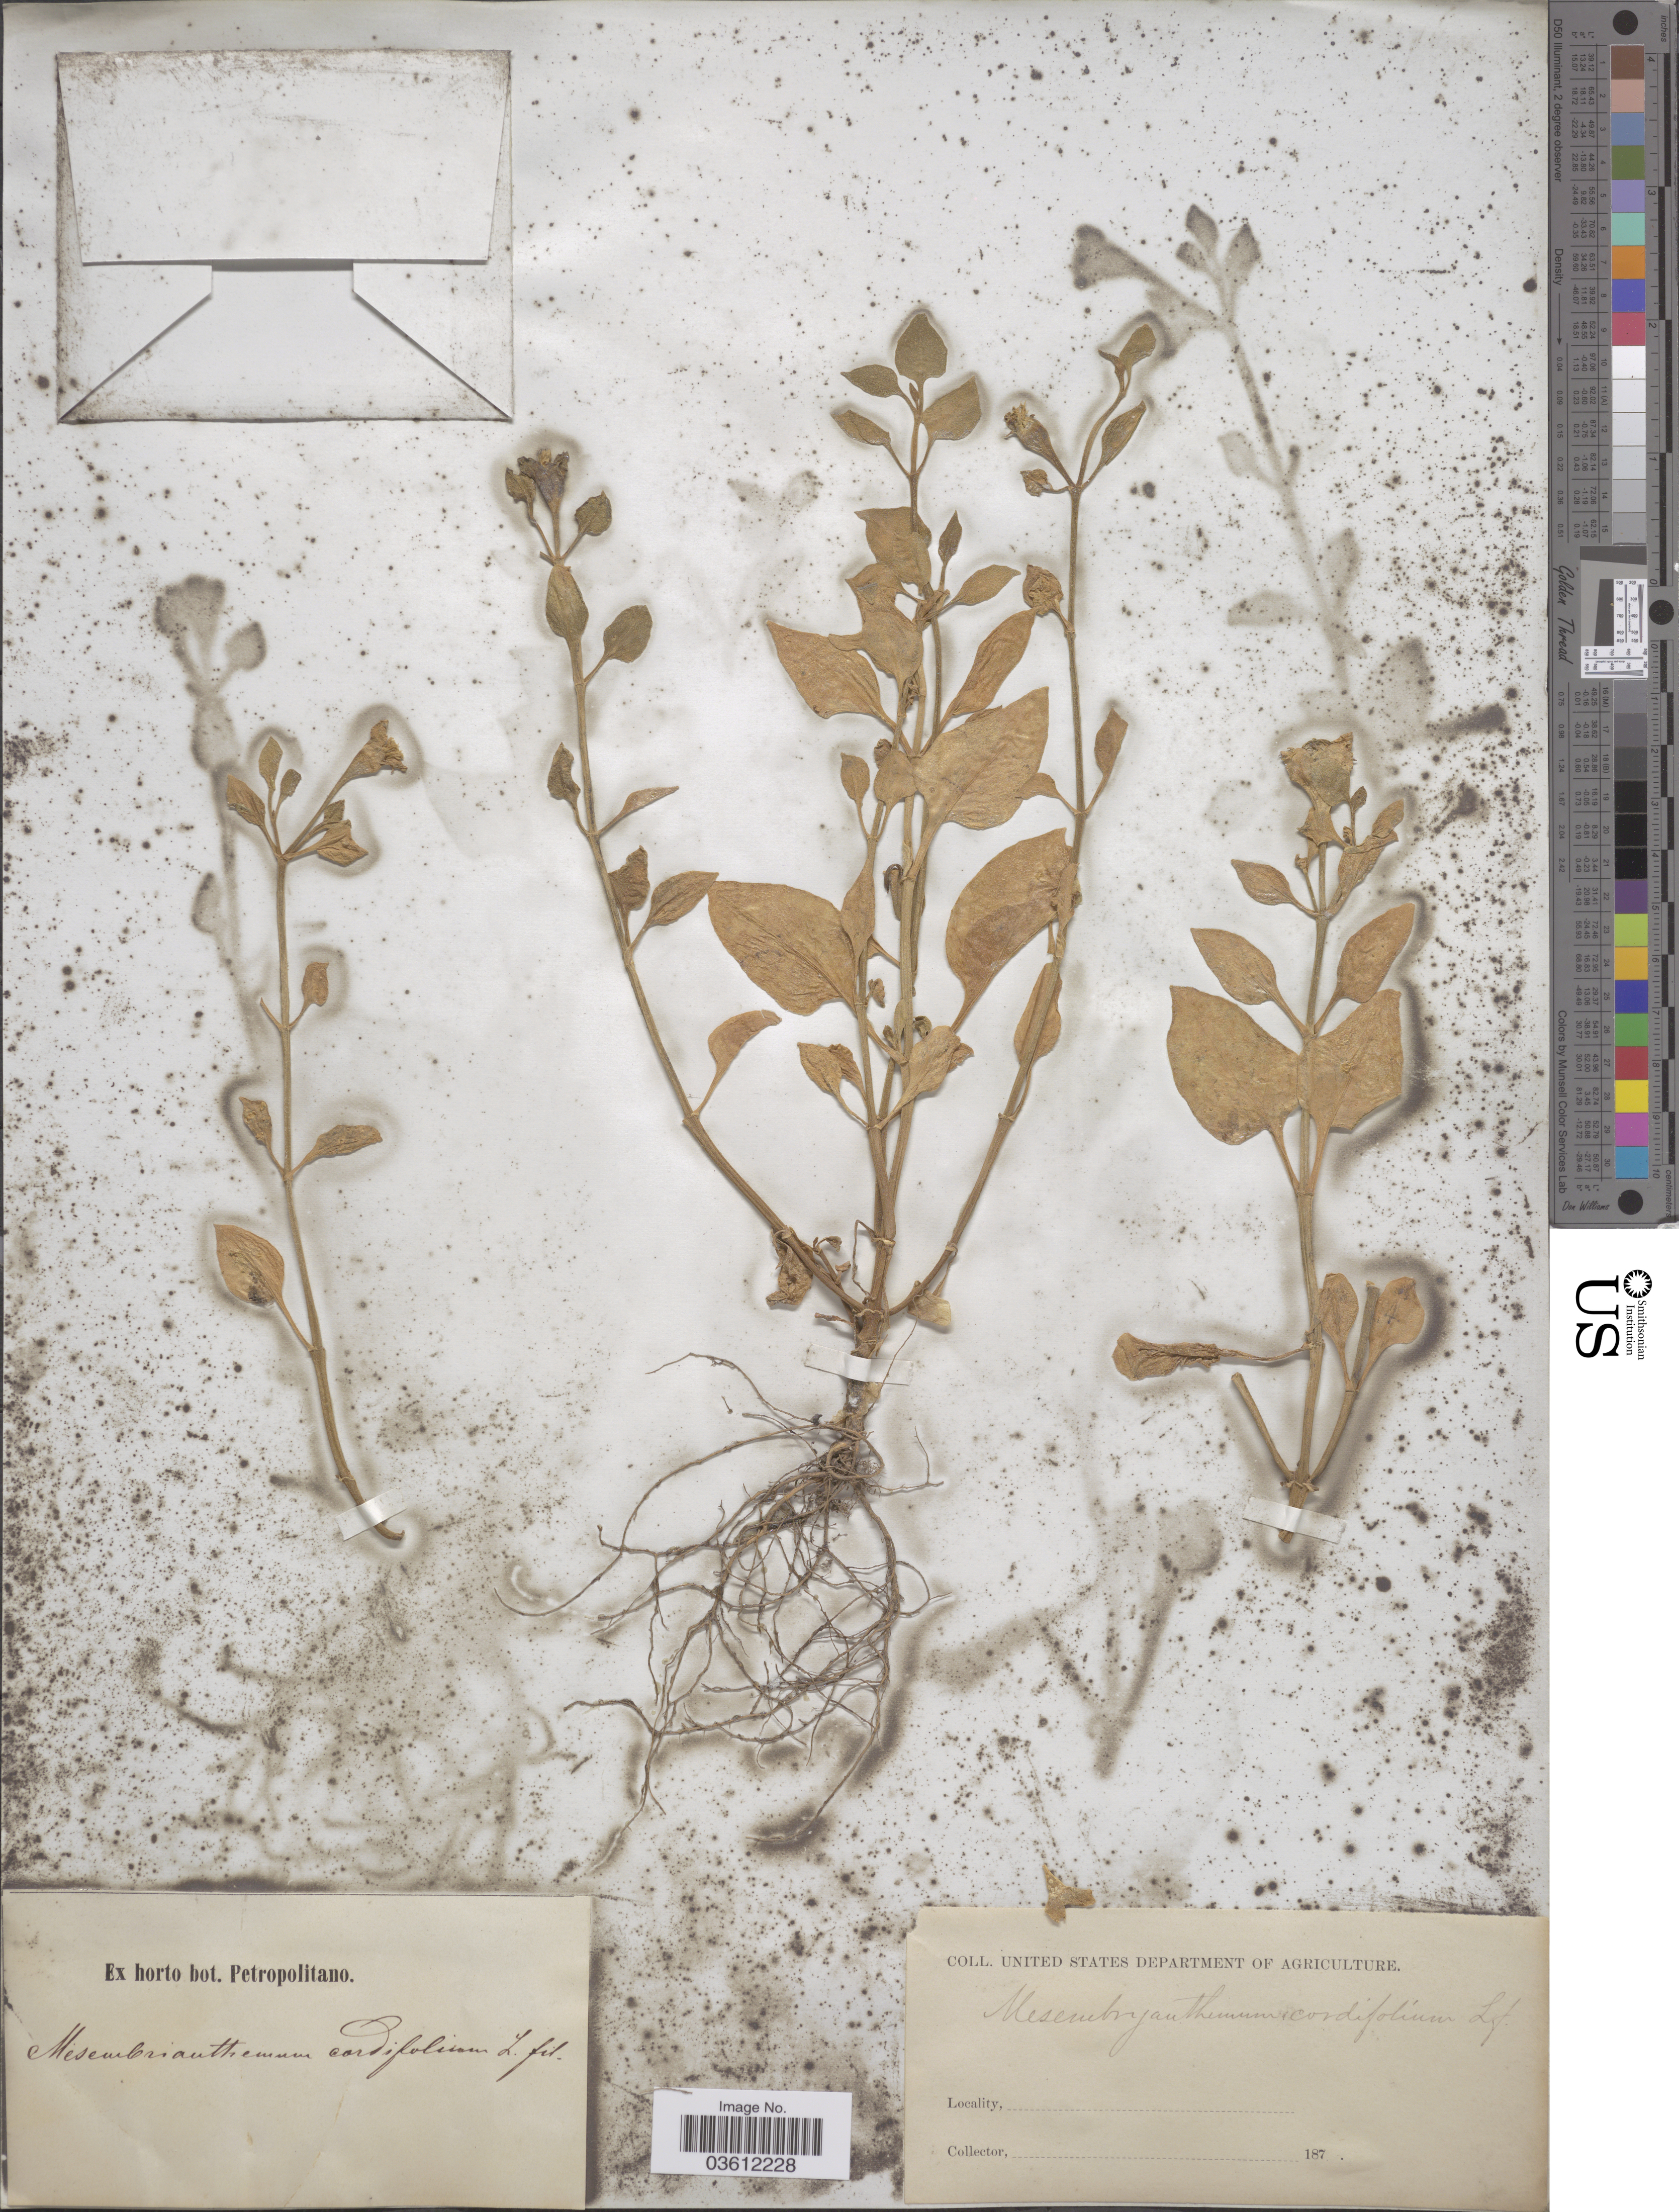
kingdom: Plantae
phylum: Tracheophyta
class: Magnoliopsida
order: Caryophyllales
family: Aizoaceae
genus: Mesembryanthemum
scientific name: Mesembryanthemum cordifolium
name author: L. f.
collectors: United States Department of Agriculture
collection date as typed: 187